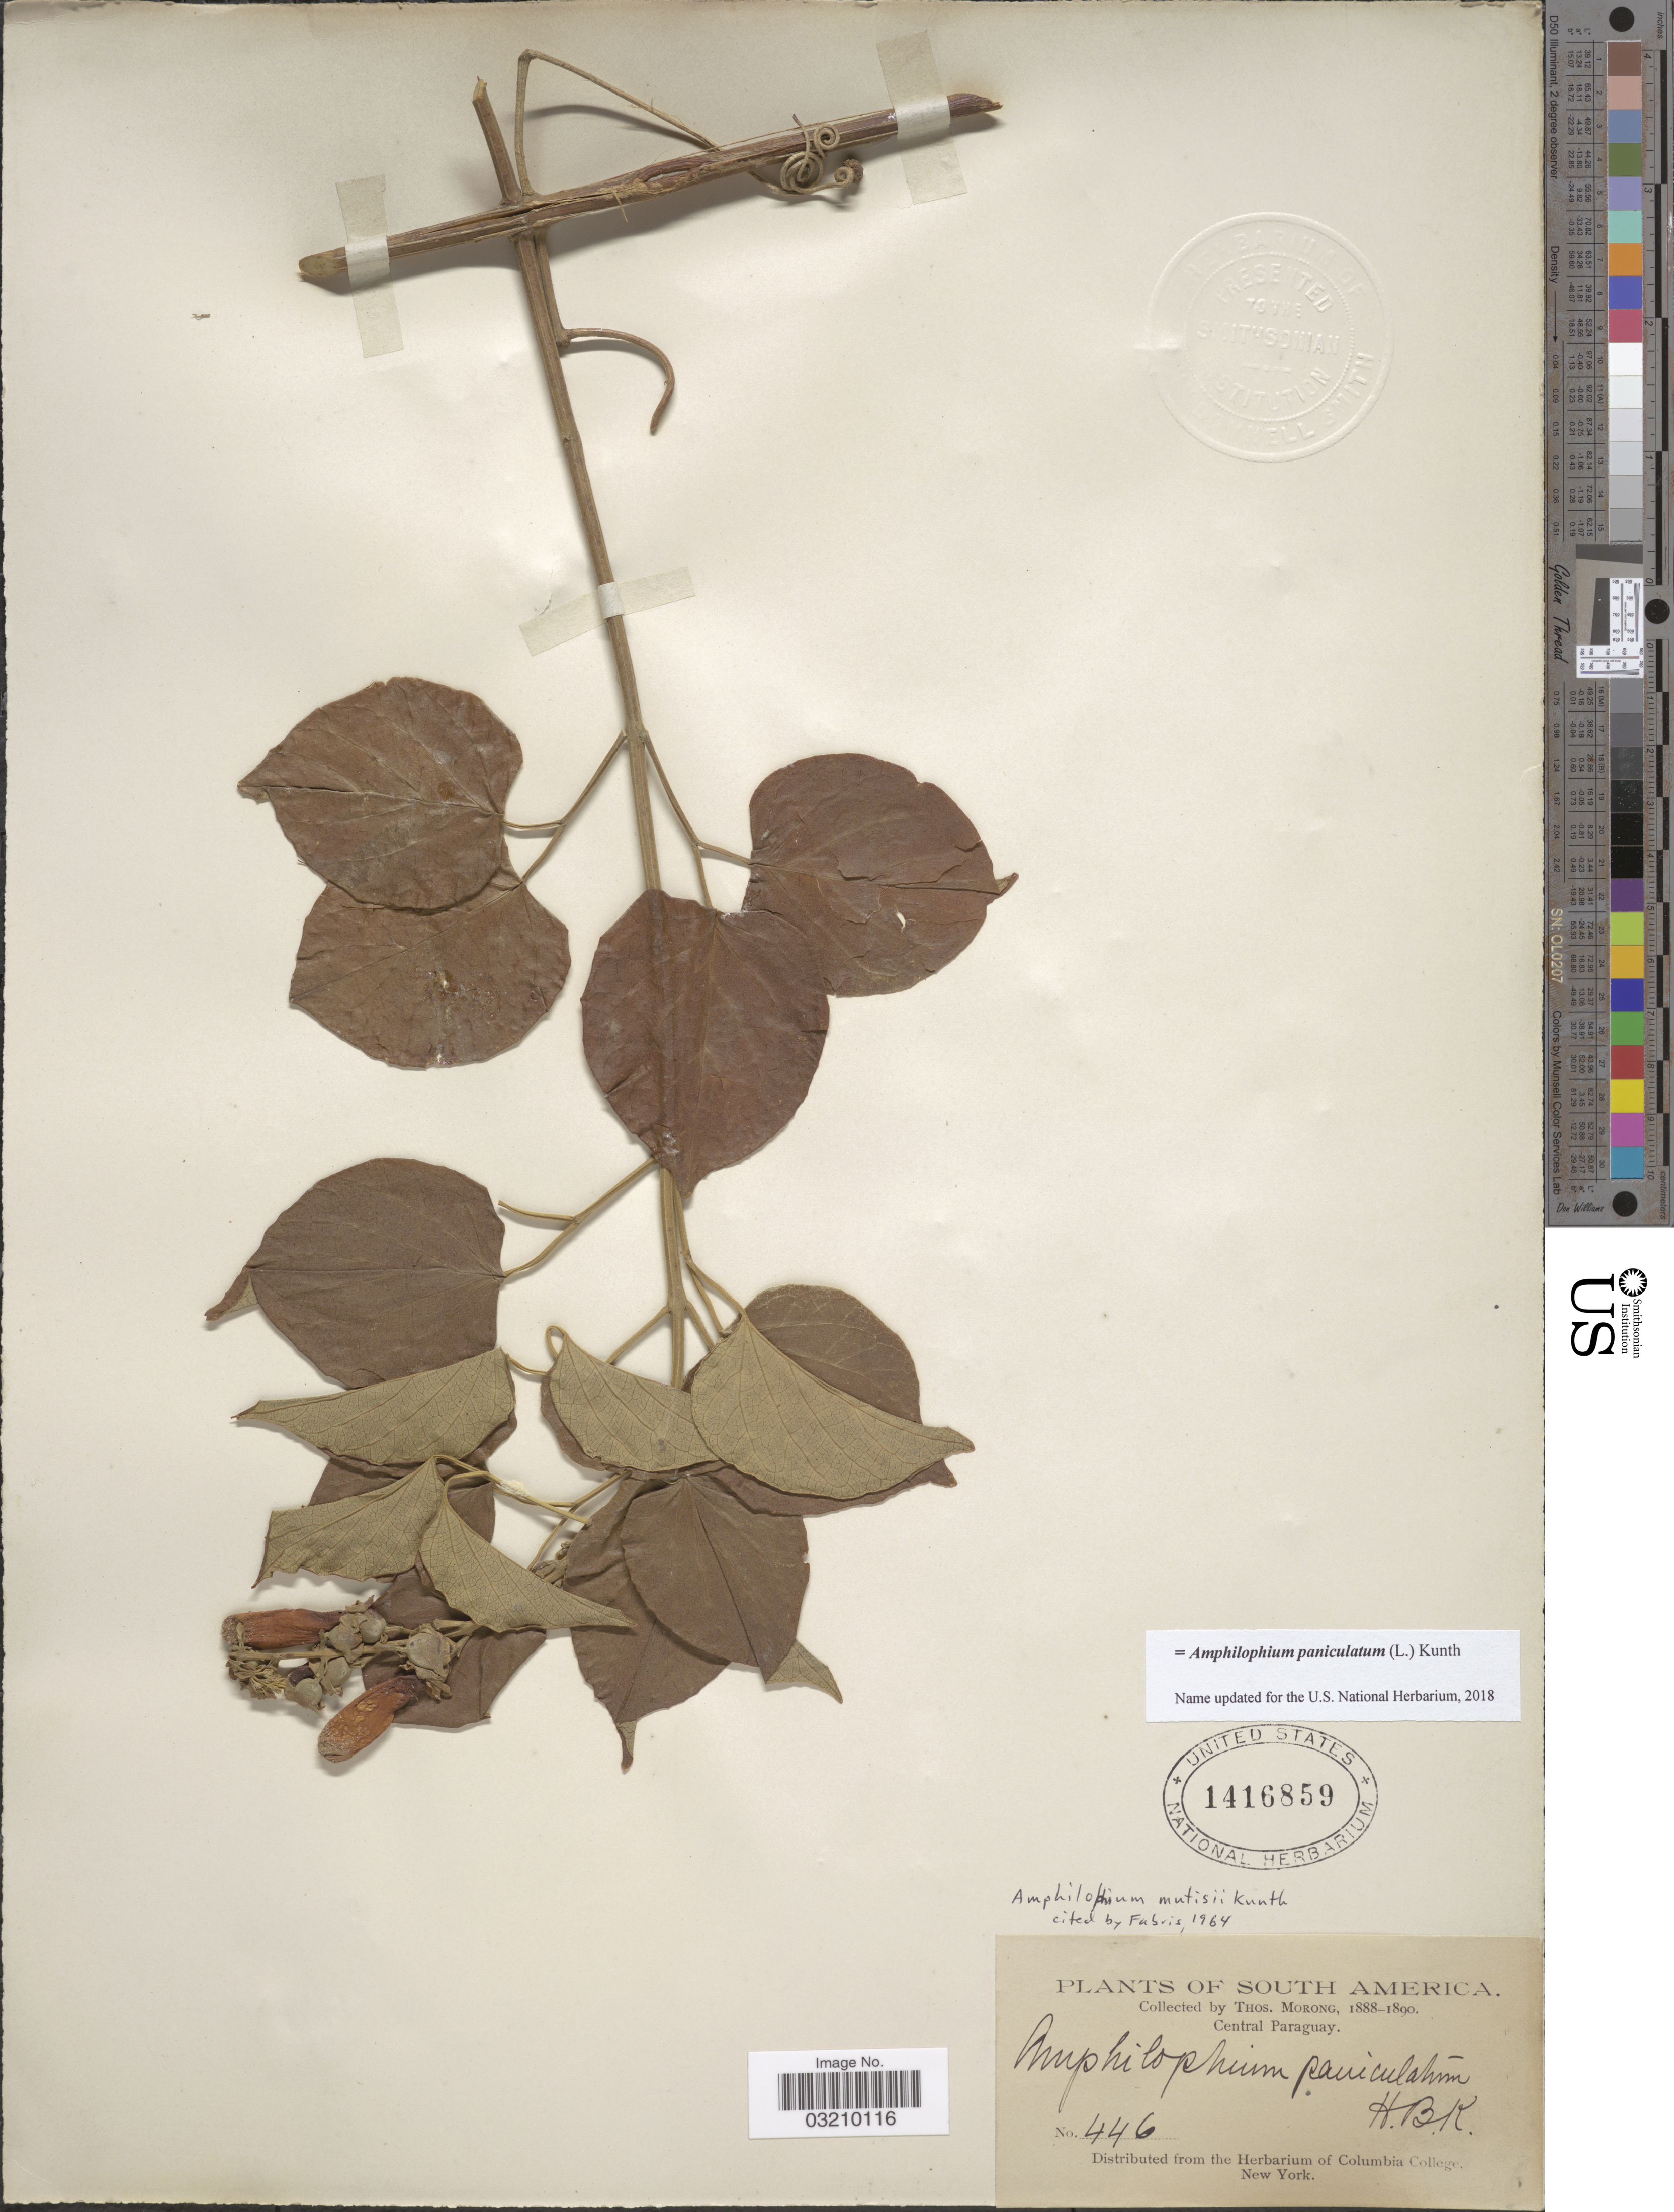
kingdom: Plantae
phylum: Tracheophyta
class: Magnoliopsida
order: Lamiales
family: Bignoniaceae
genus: Amphilophium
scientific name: Amphilophium paniculatum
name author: (L.) Kunth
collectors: ex herb. T. Morong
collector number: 446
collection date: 1888/1890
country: Paraguay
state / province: Central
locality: Central Paraguay.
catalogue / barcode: US 1416859